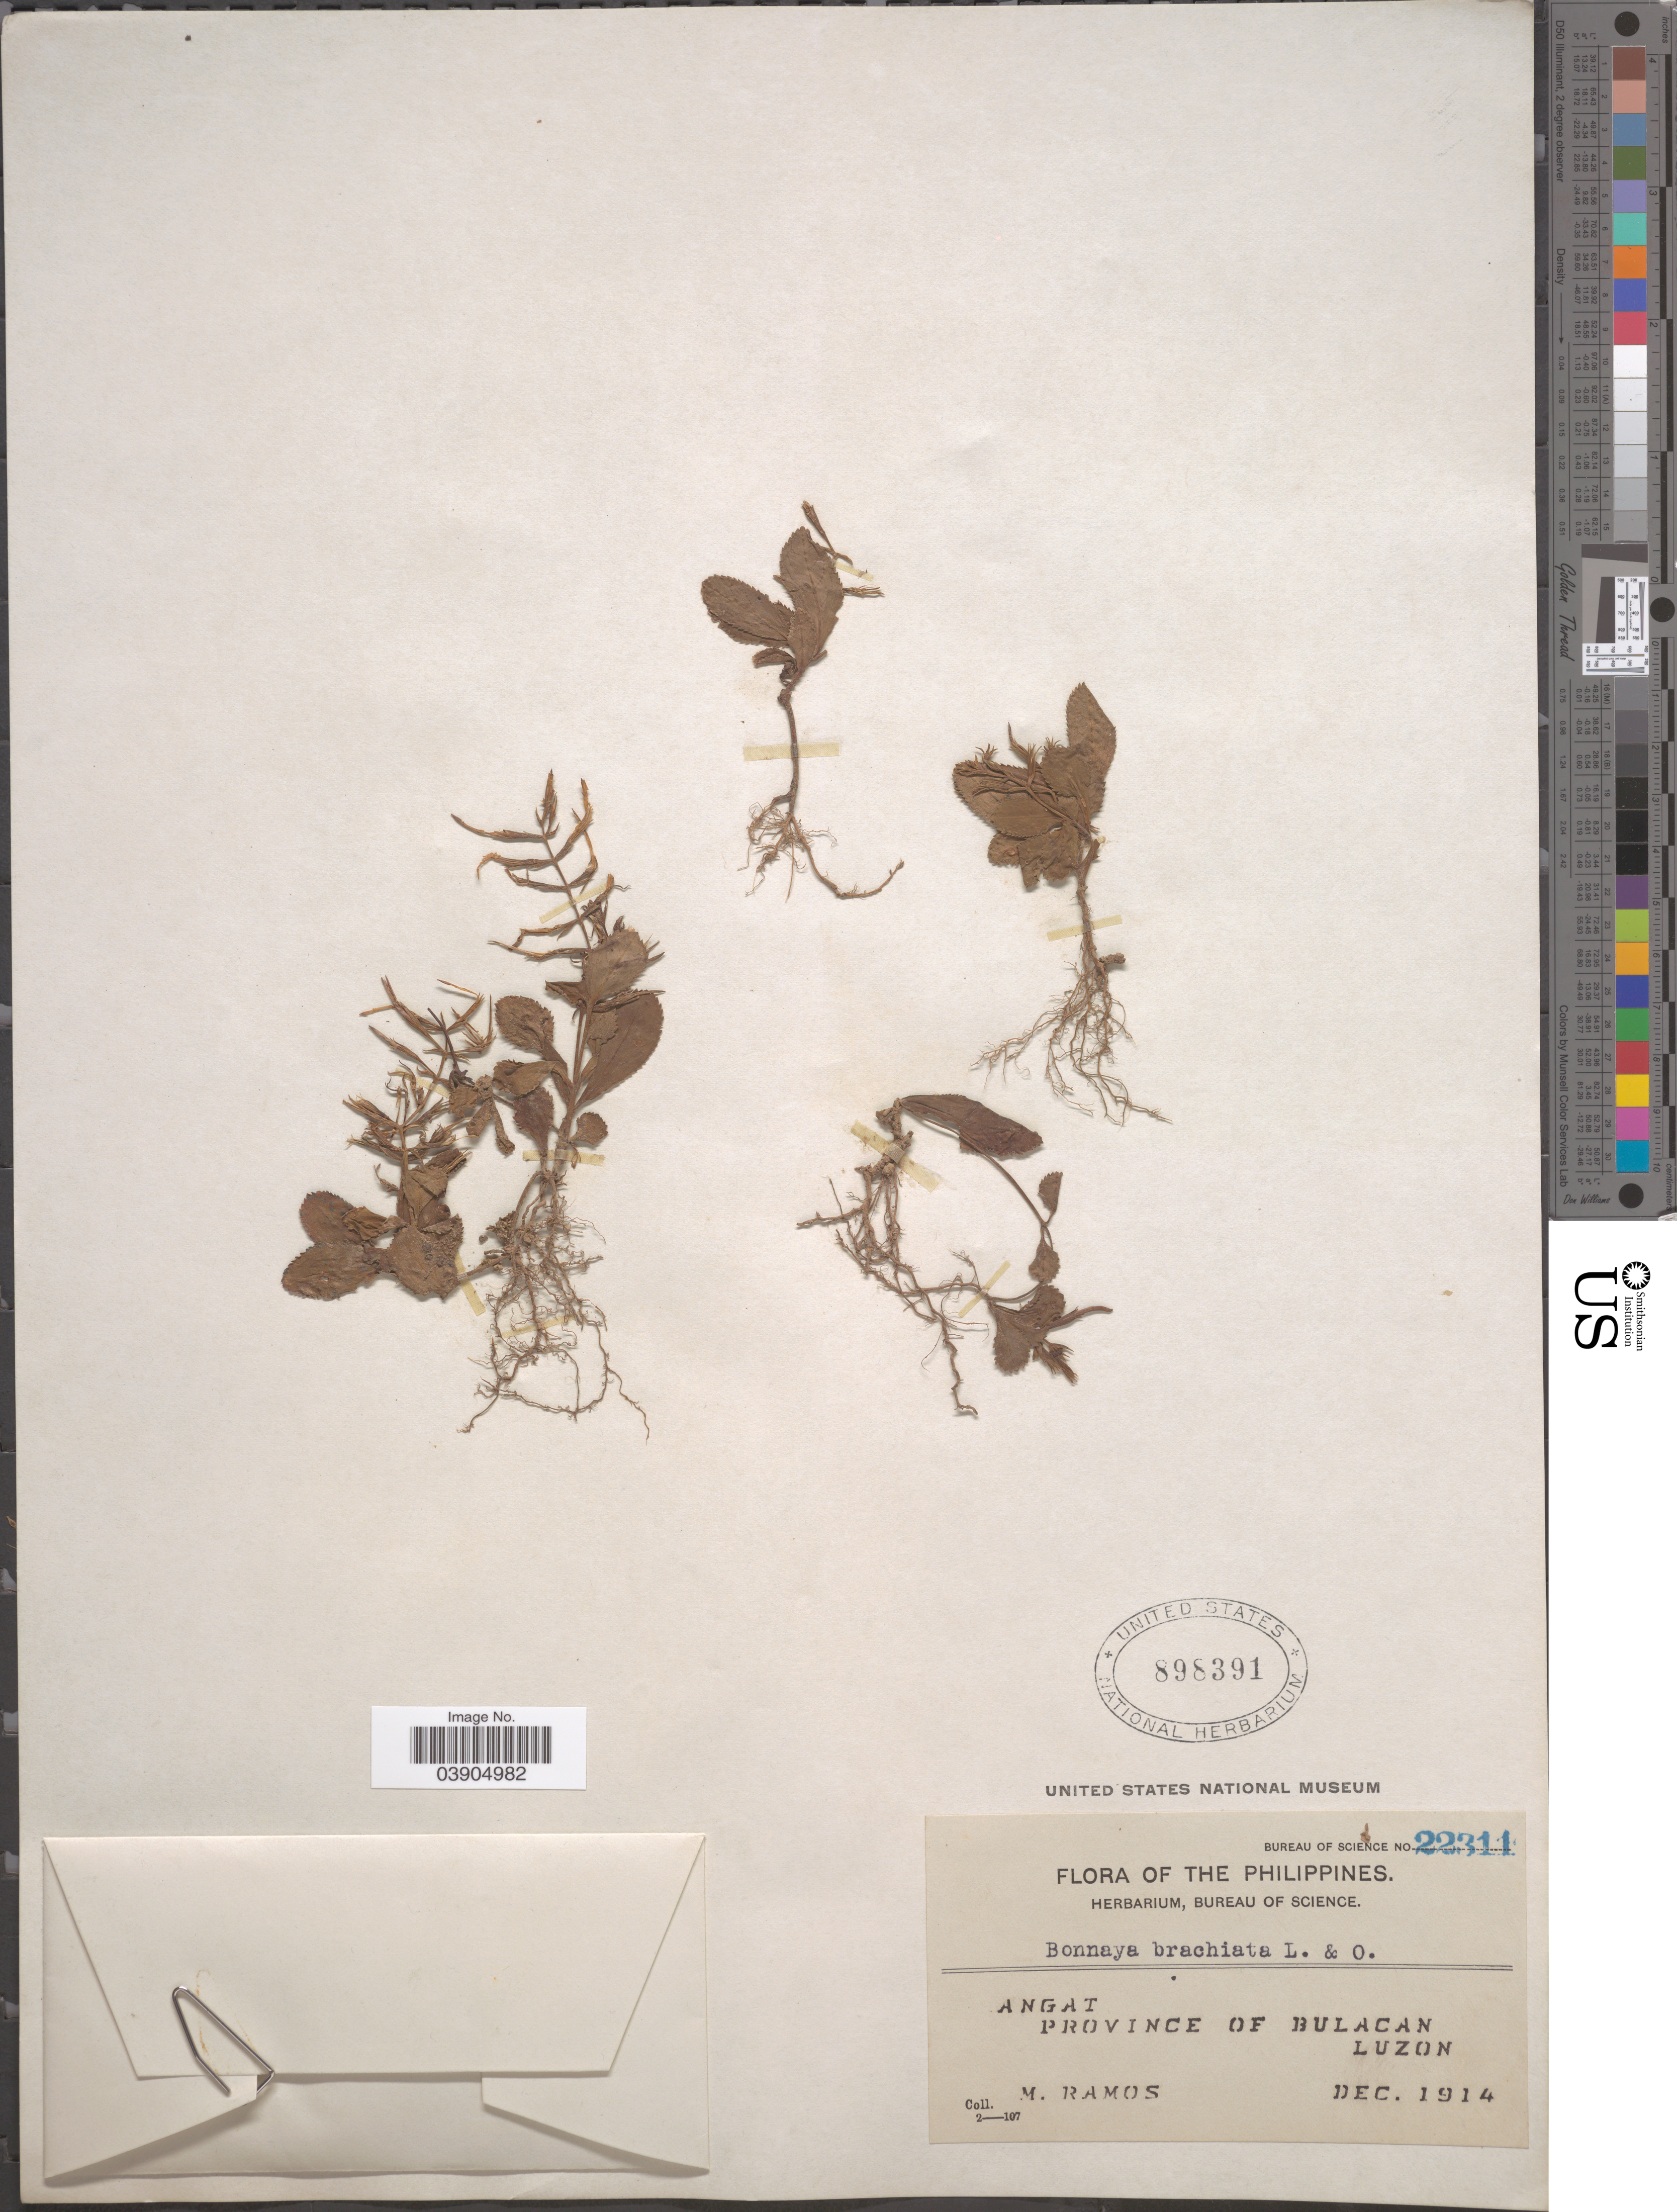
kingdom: Plantae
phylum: Tracheophyta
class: Magnoliopsida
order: Lamiales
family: Linderniaceae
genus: Lindernia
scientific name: Lindernia ciliata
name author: (Colsm.) Pennell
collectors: M. Ramos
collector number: Bureau of Science 22311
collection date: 1914-12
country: Philippines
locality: Angat, Province of Bulacan, Luzon.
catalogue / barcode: US 898391